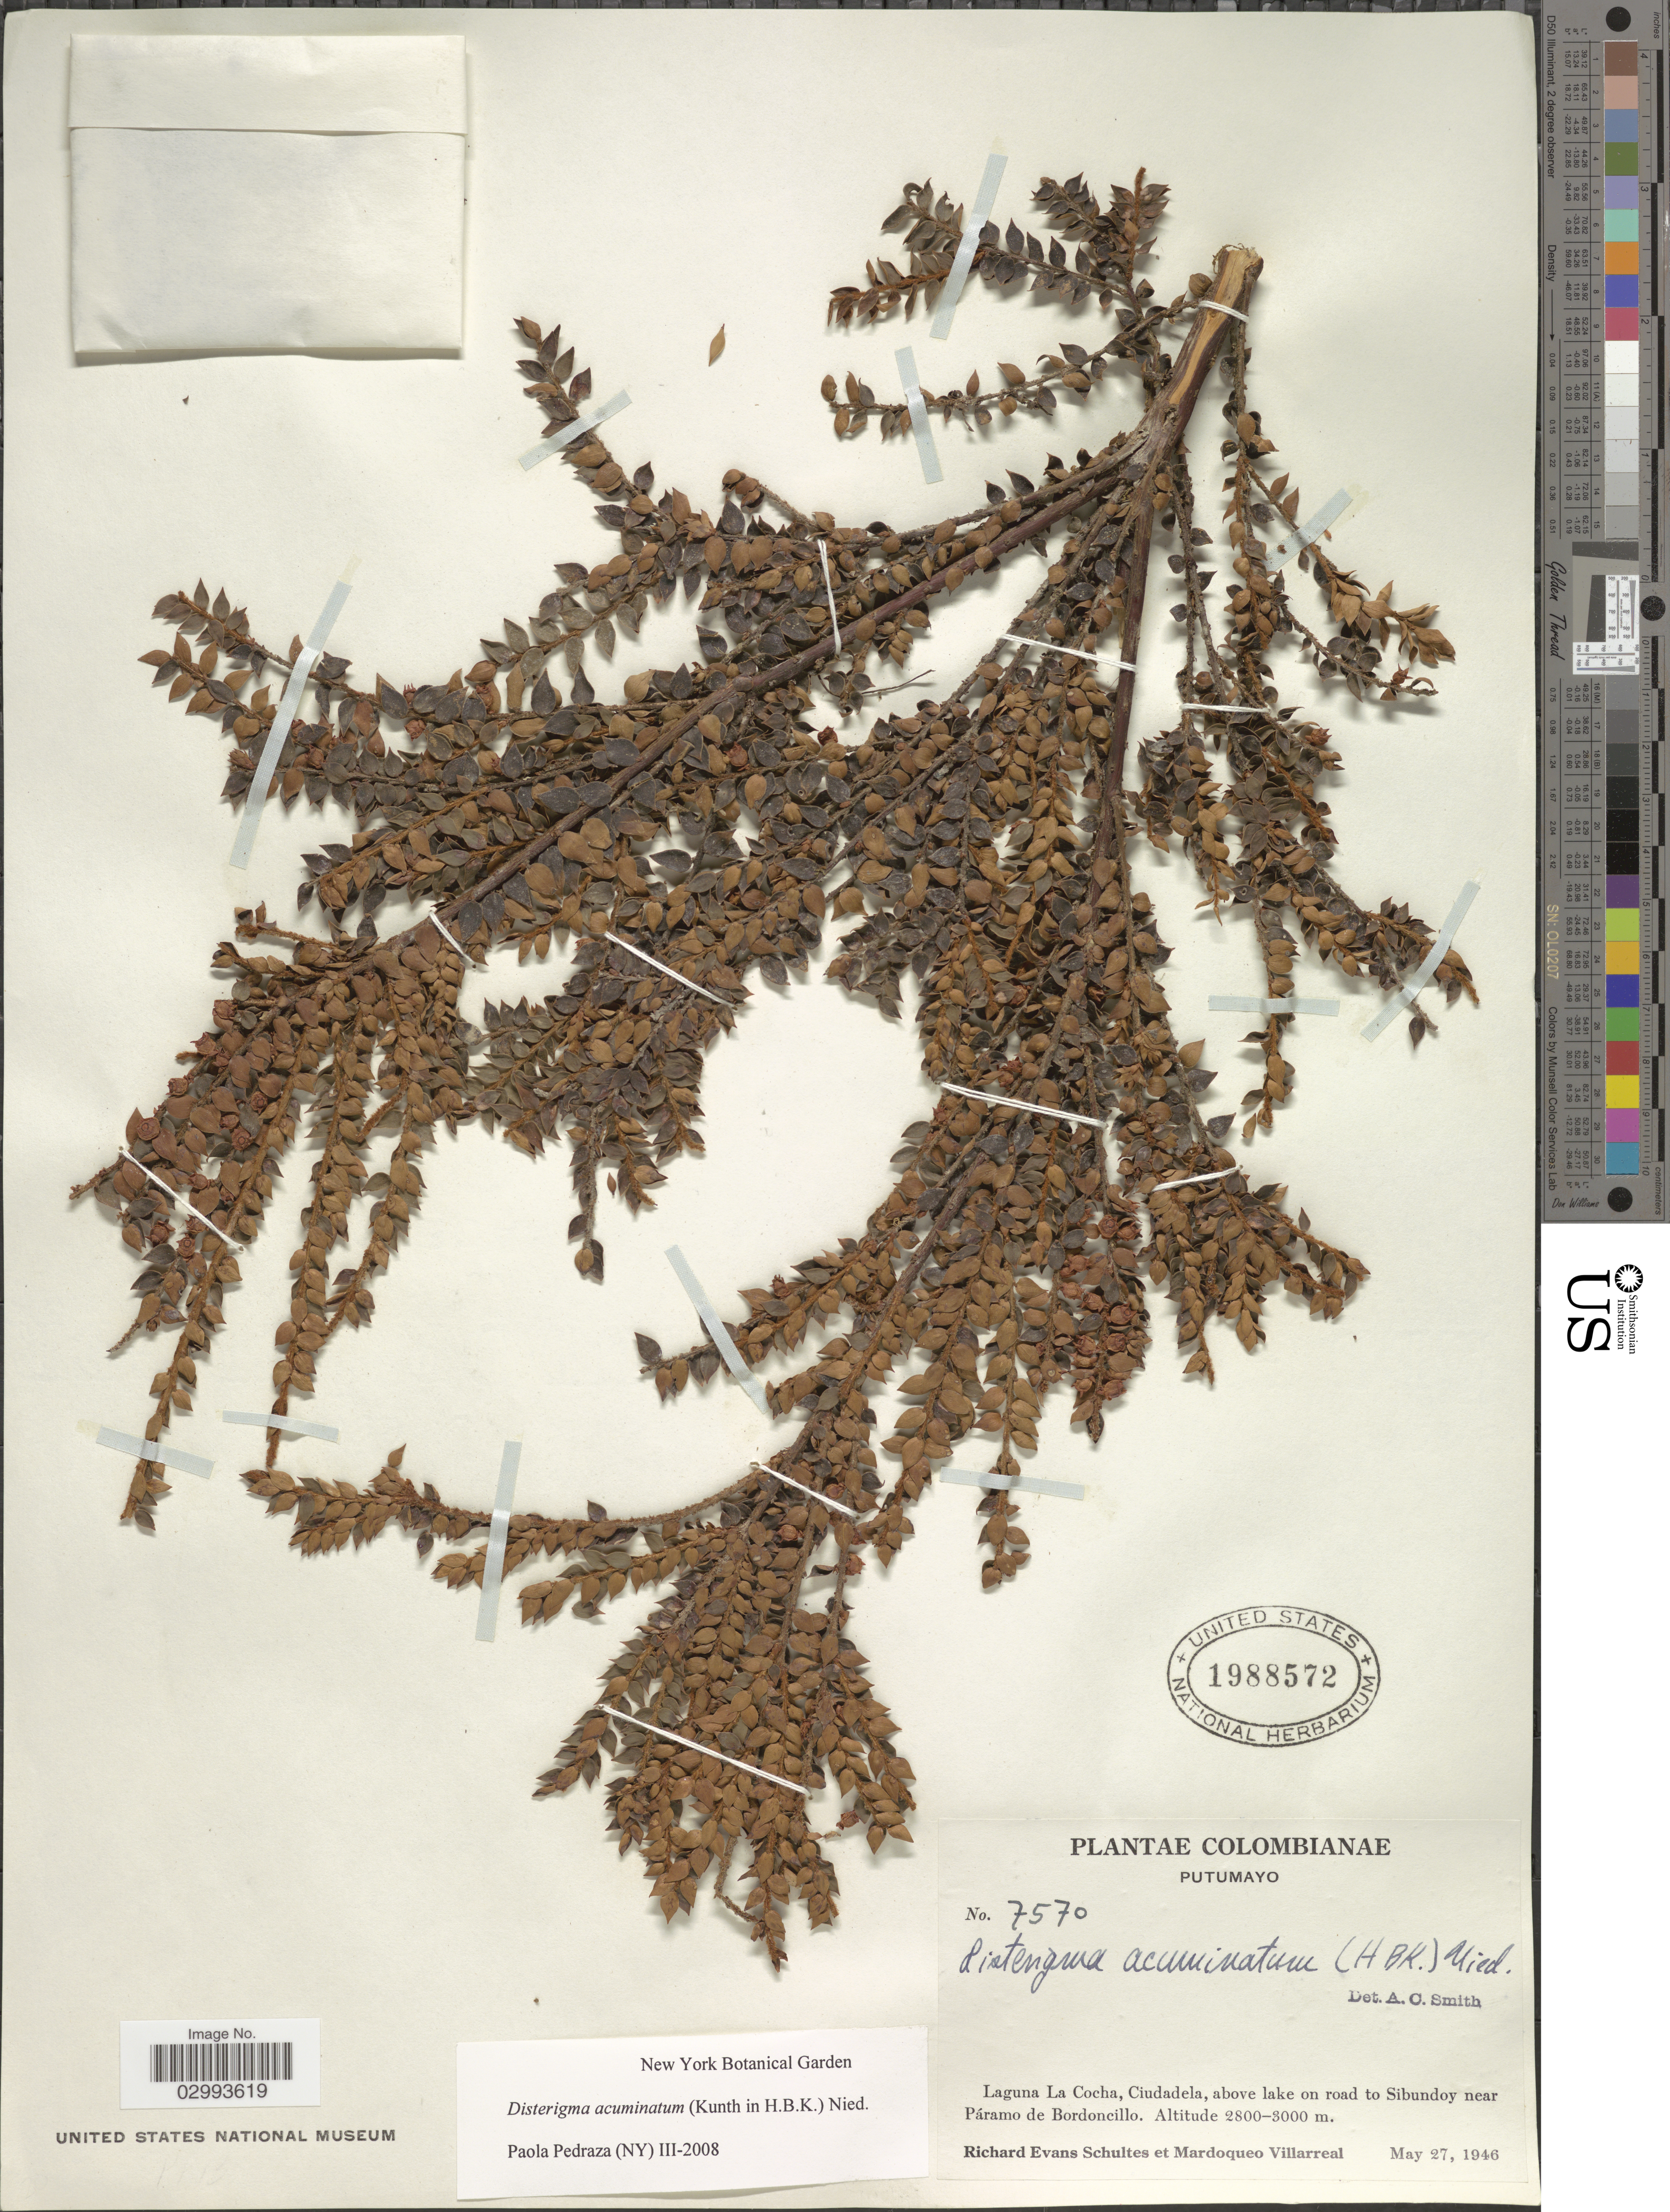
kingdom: Plantae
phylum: Tracheophyta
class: Magnoliopsida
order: Ericales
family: Ericaceae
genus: Disterigma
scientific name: Disterigma acuminatum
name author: (Kunth) Nied.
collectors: R. E. Schultes & M. Villarreal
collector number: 7570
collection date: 1946-05-27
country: Colombia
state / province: Putumayo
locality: Laguna La Cocha, Ciudadela, above lake on road to Sibundoy near Páramo de Bordoncillo.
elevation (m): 2800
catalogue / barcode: US 1988572